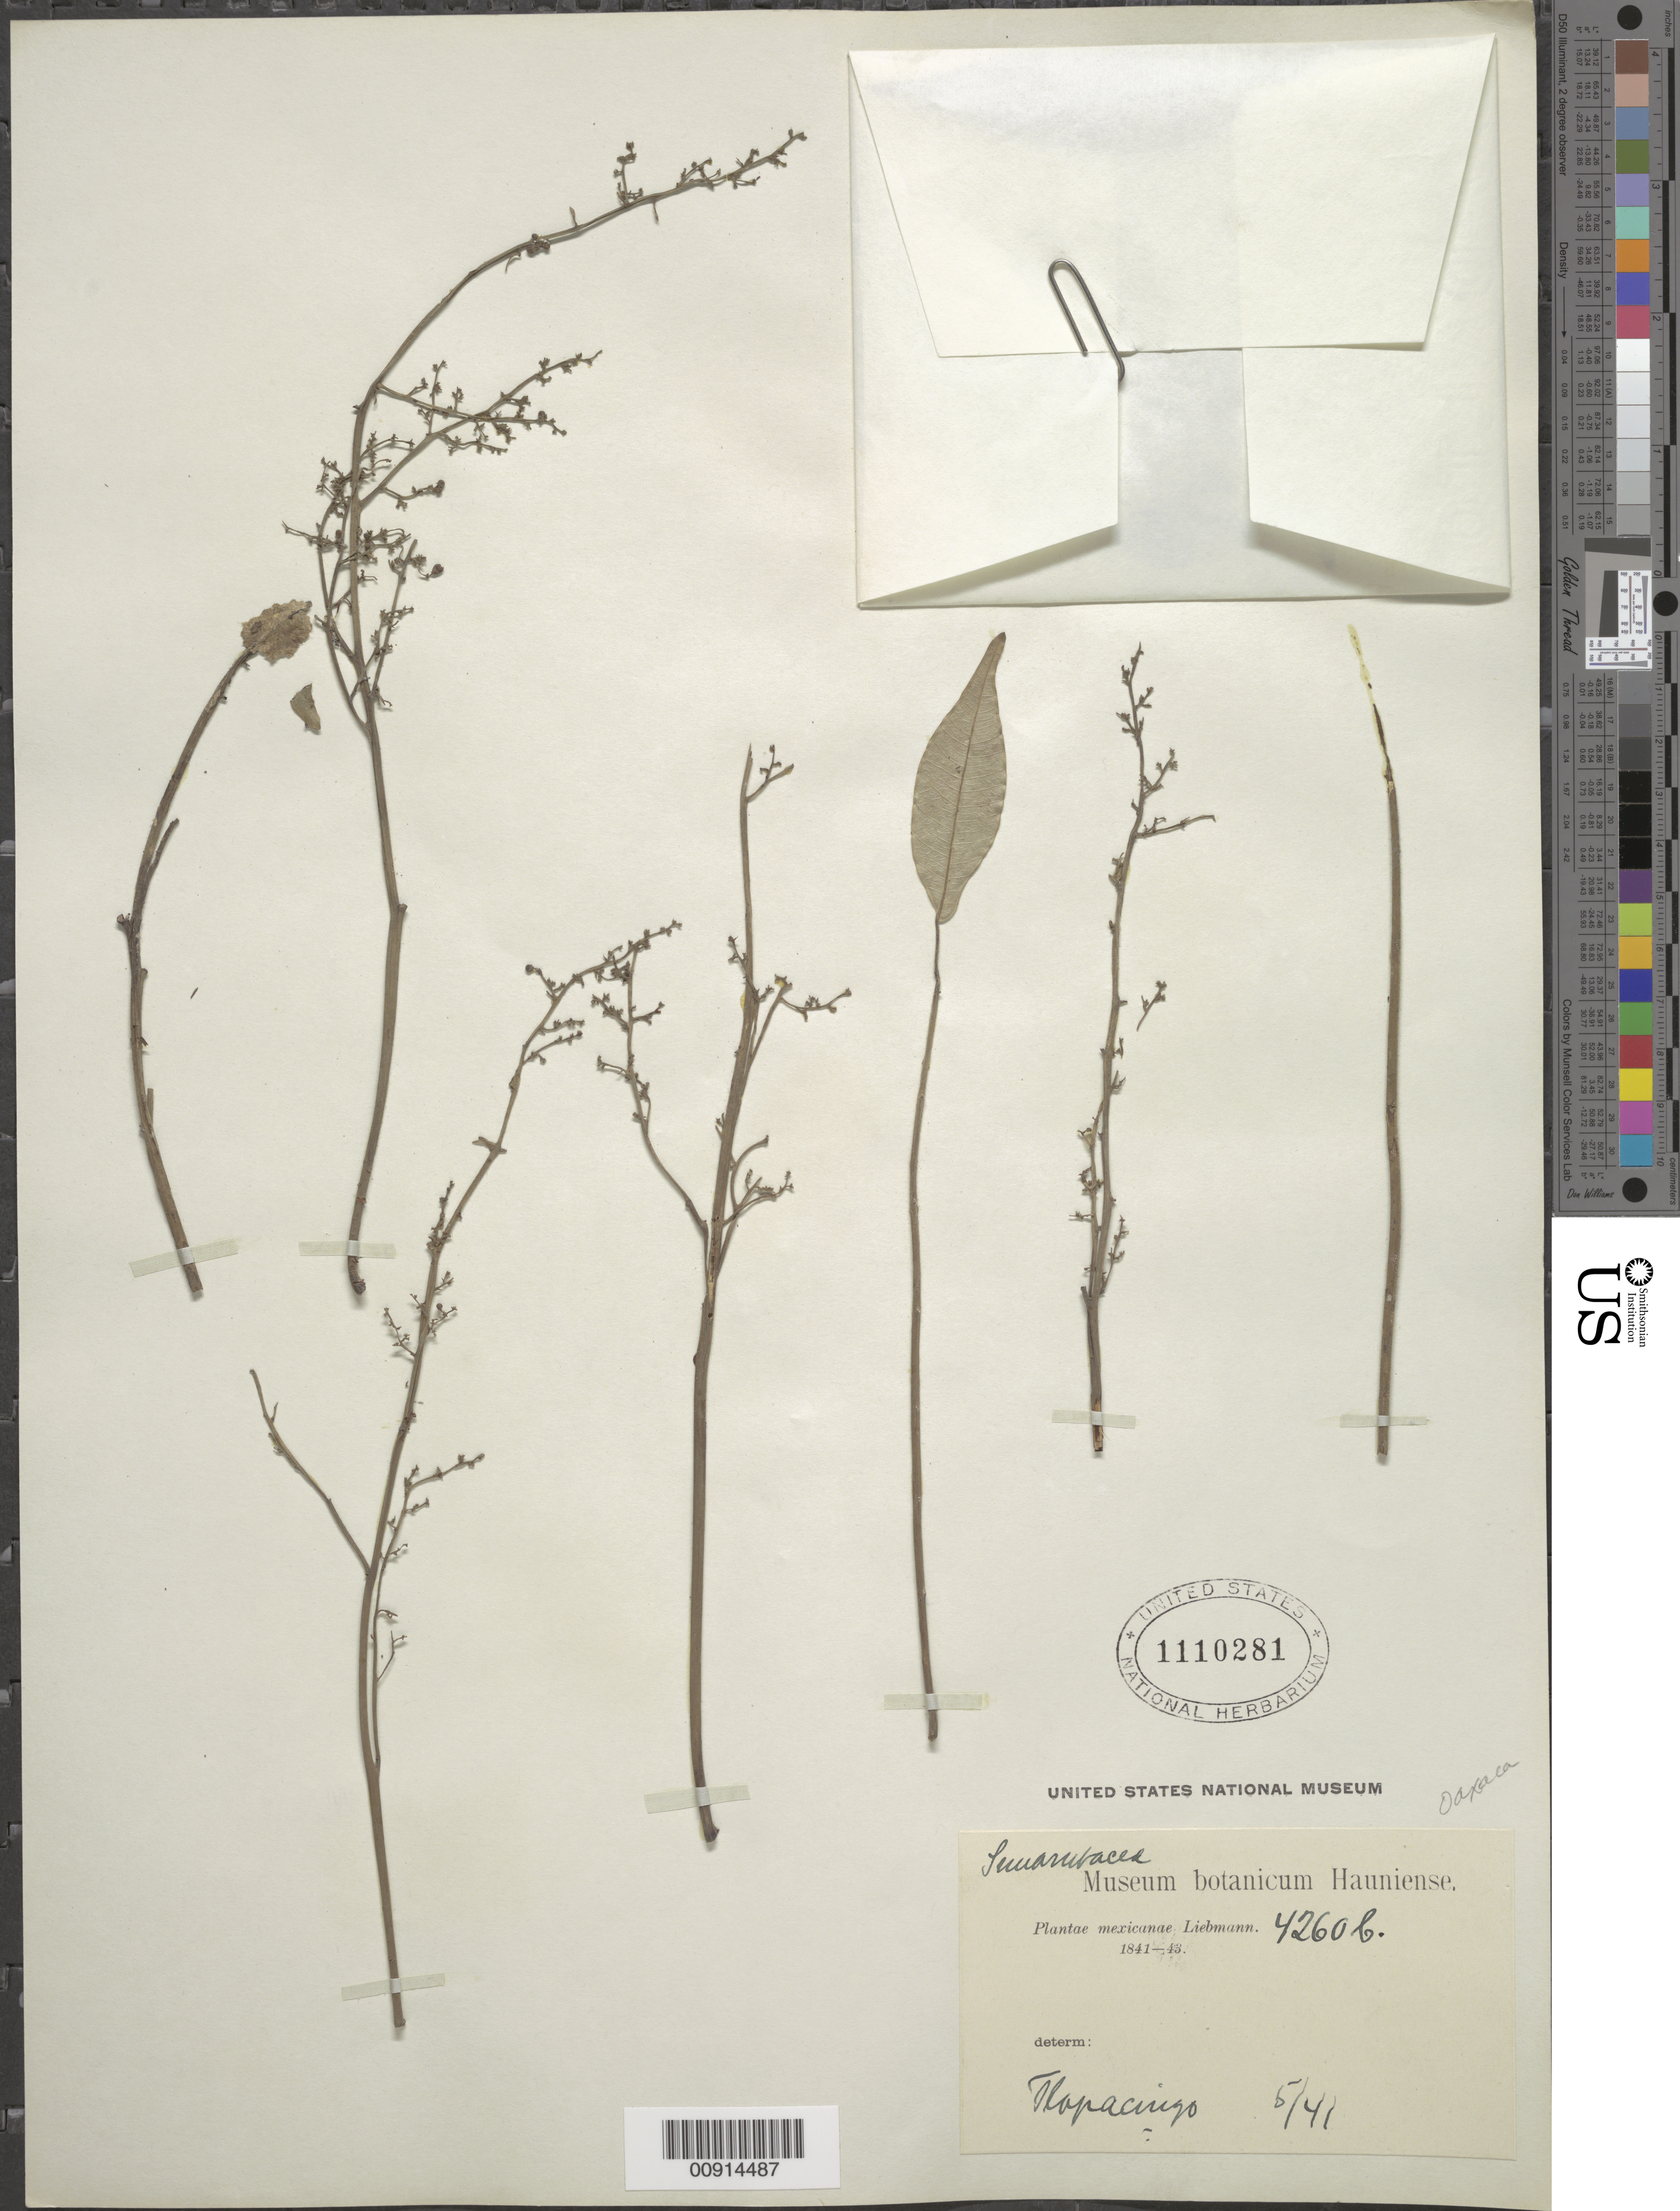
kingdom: Plantae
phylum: Tracheophyta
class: Magnoliopsida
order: Sapindales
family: Simaroubaceae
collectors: F. M. Liebmann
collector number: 4260 b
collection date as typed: May 1841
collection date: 1841-05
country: Mexico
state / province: Oaxaca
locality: Tlapacingo.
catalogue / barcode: US 1110281